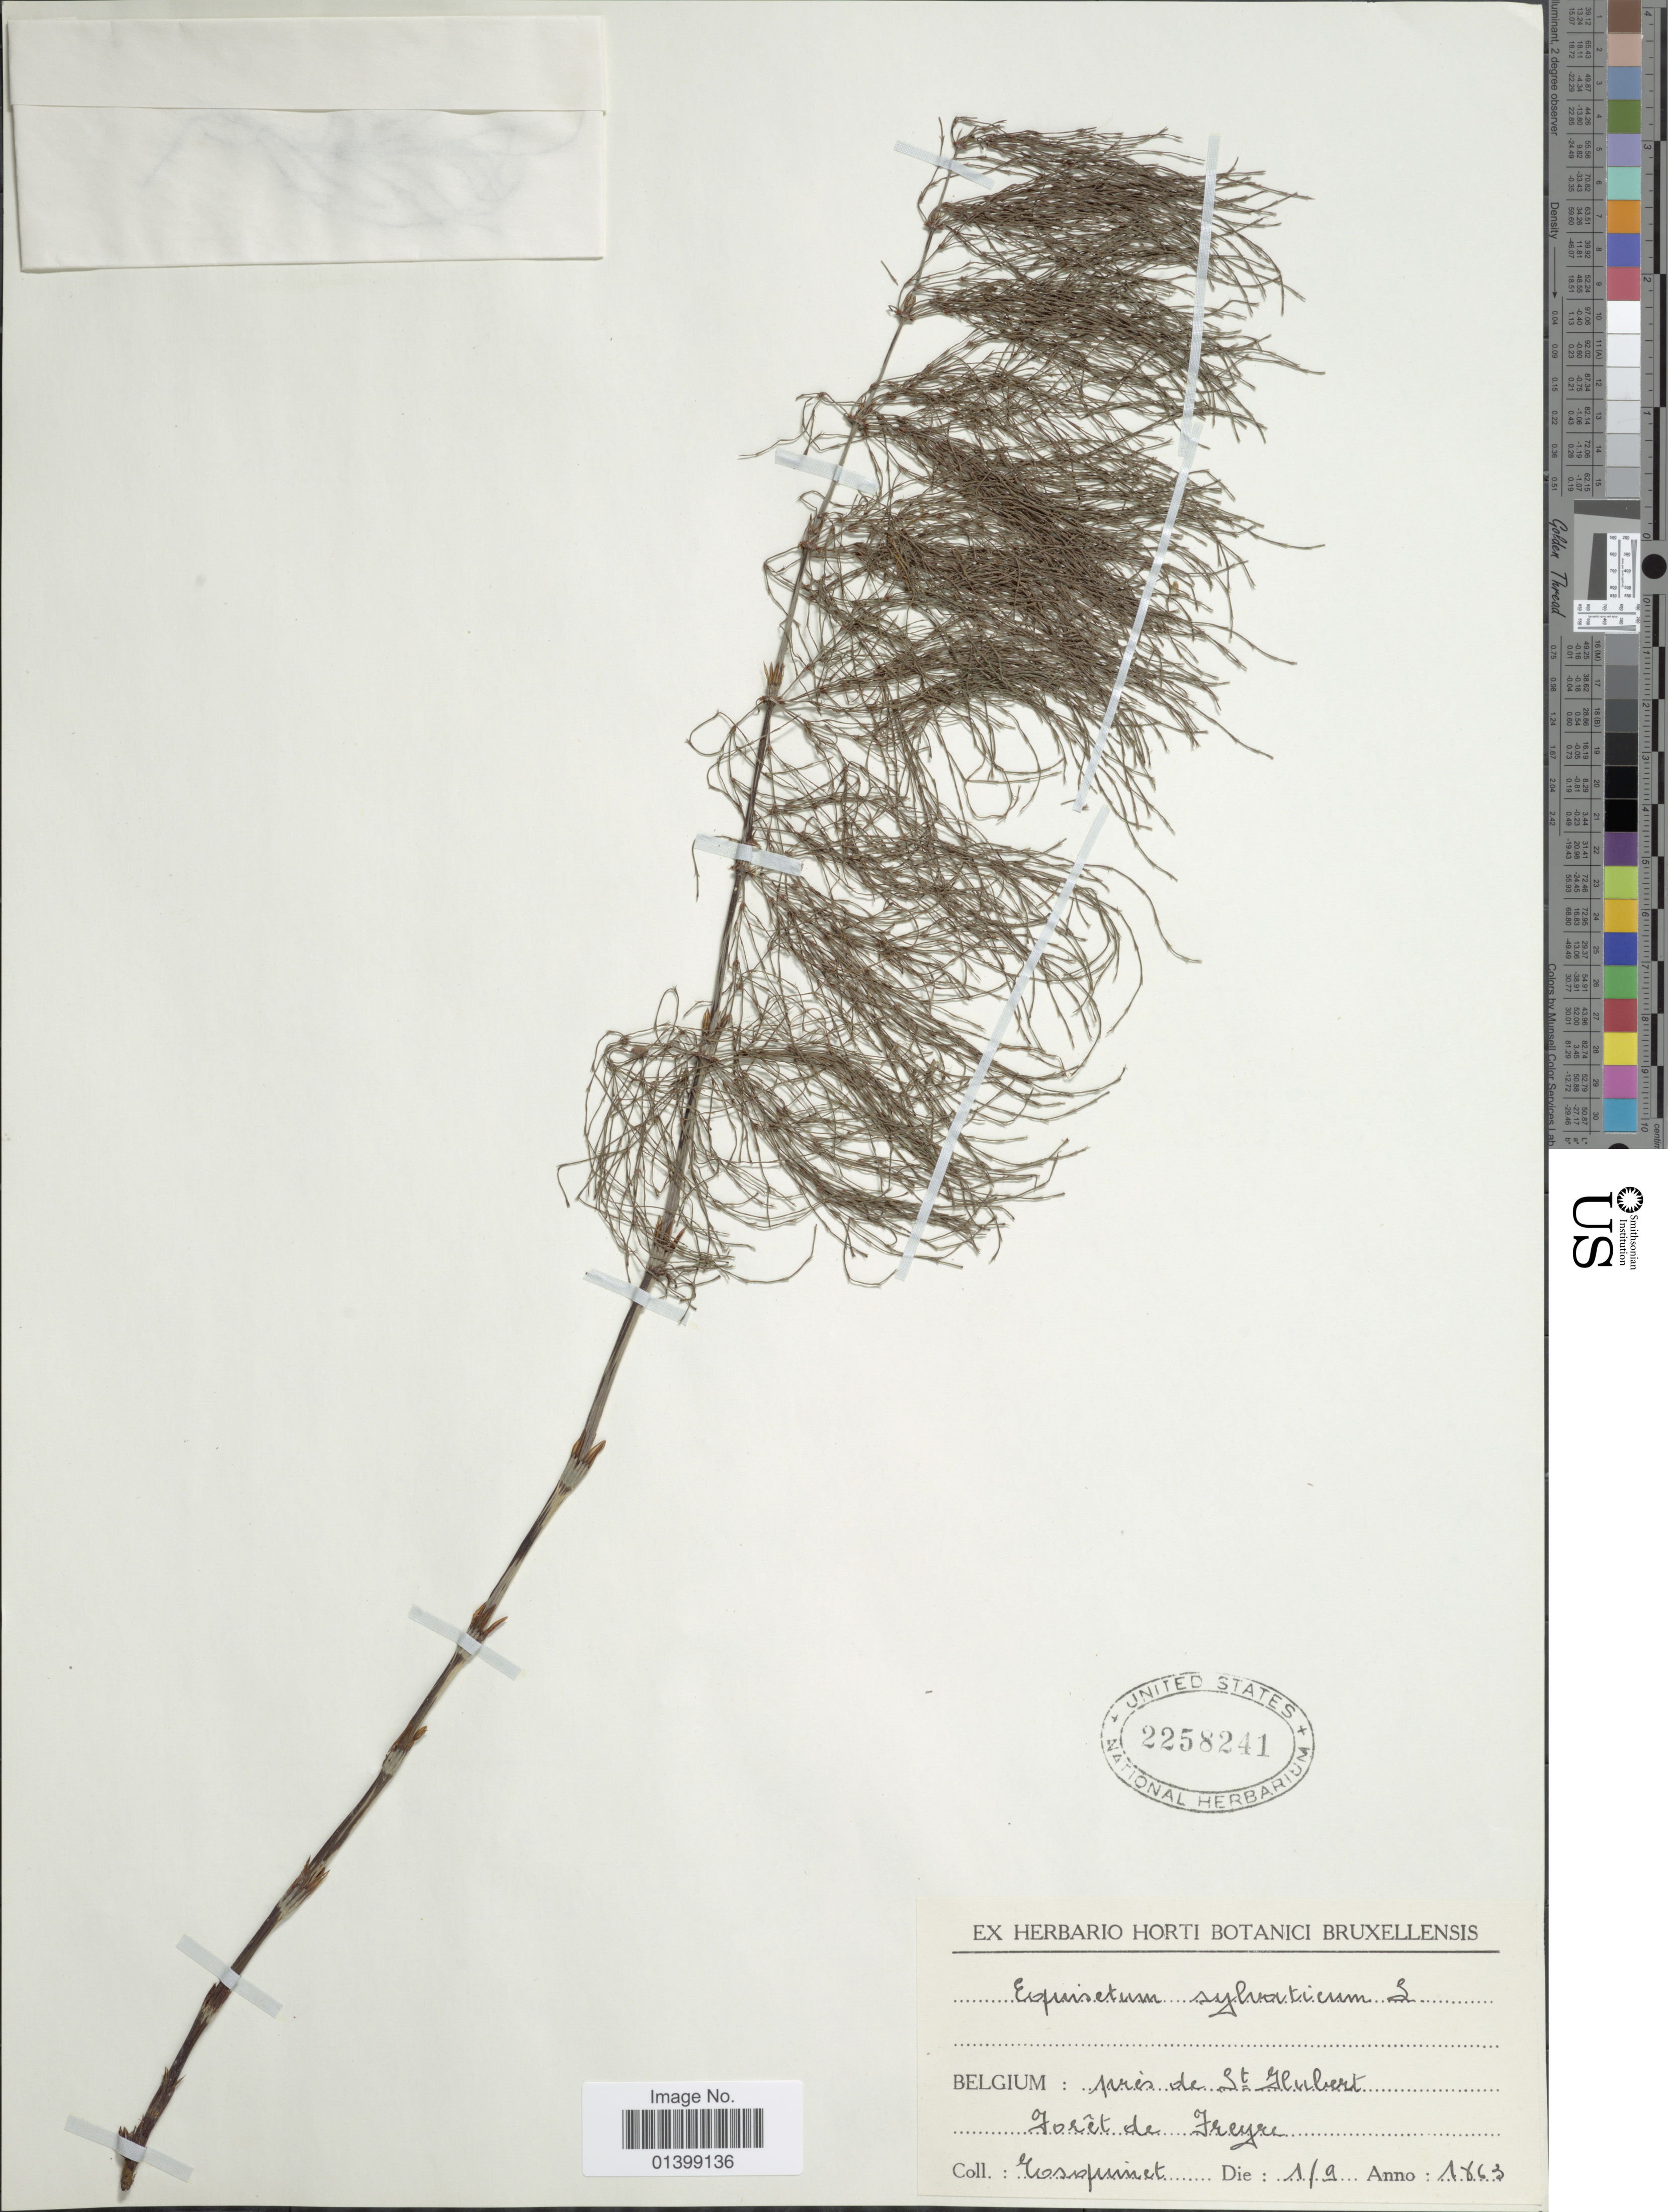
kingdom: Plantae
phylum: Tracheophyta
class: Polypodiopsida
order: Equisetales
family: Equisetaceae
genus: Equisetum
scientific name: Equisetum sylvaticum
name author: L.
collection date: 1863-09-01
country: Belgium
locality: Près de St. Hubert. Forêt de Freyre.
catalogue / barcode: US 2258241